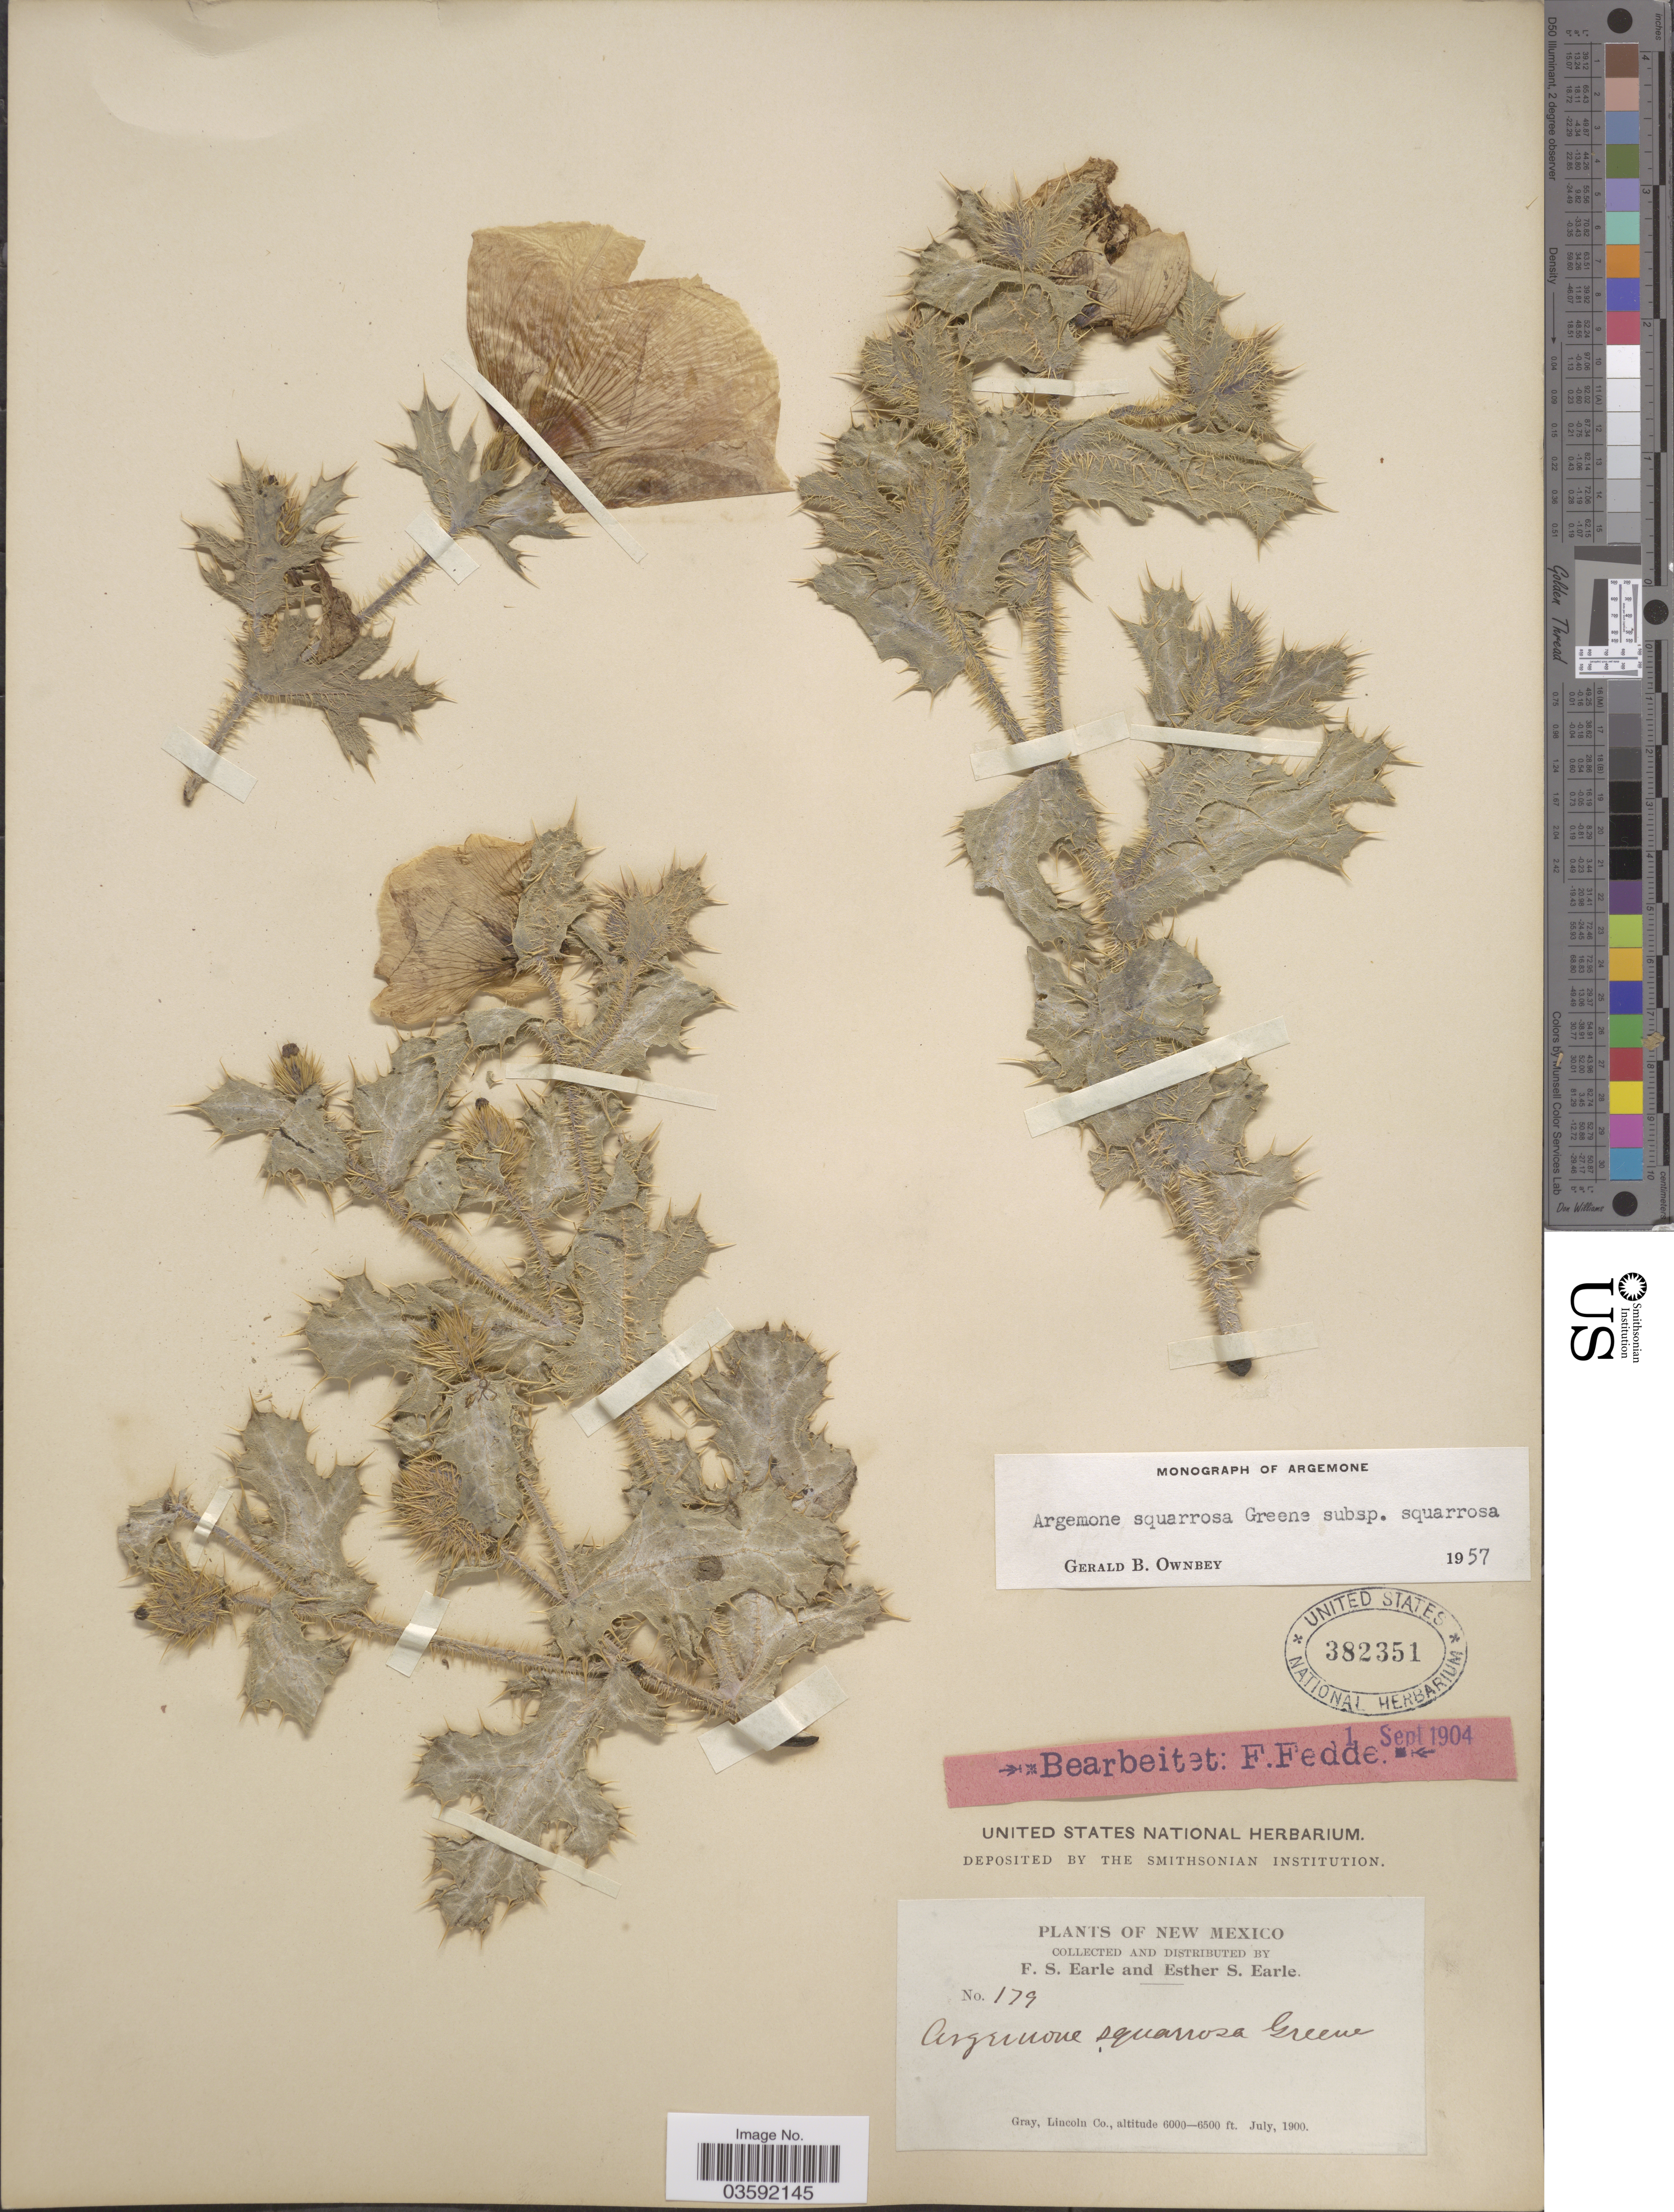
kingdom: Plantae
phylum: Tracheophyta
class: Magnoliopsida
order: Ranunculales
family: Papaveraceae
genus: Argemone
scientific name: Argemone squarrosa subsp. squarrosa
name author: Greene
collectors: F. S. Earle & E. S. Earle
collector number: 179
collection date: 1900-07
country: United States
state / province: New Mexico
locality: Gray, Lincoln Co.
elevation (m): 1829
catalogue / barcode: US 382351